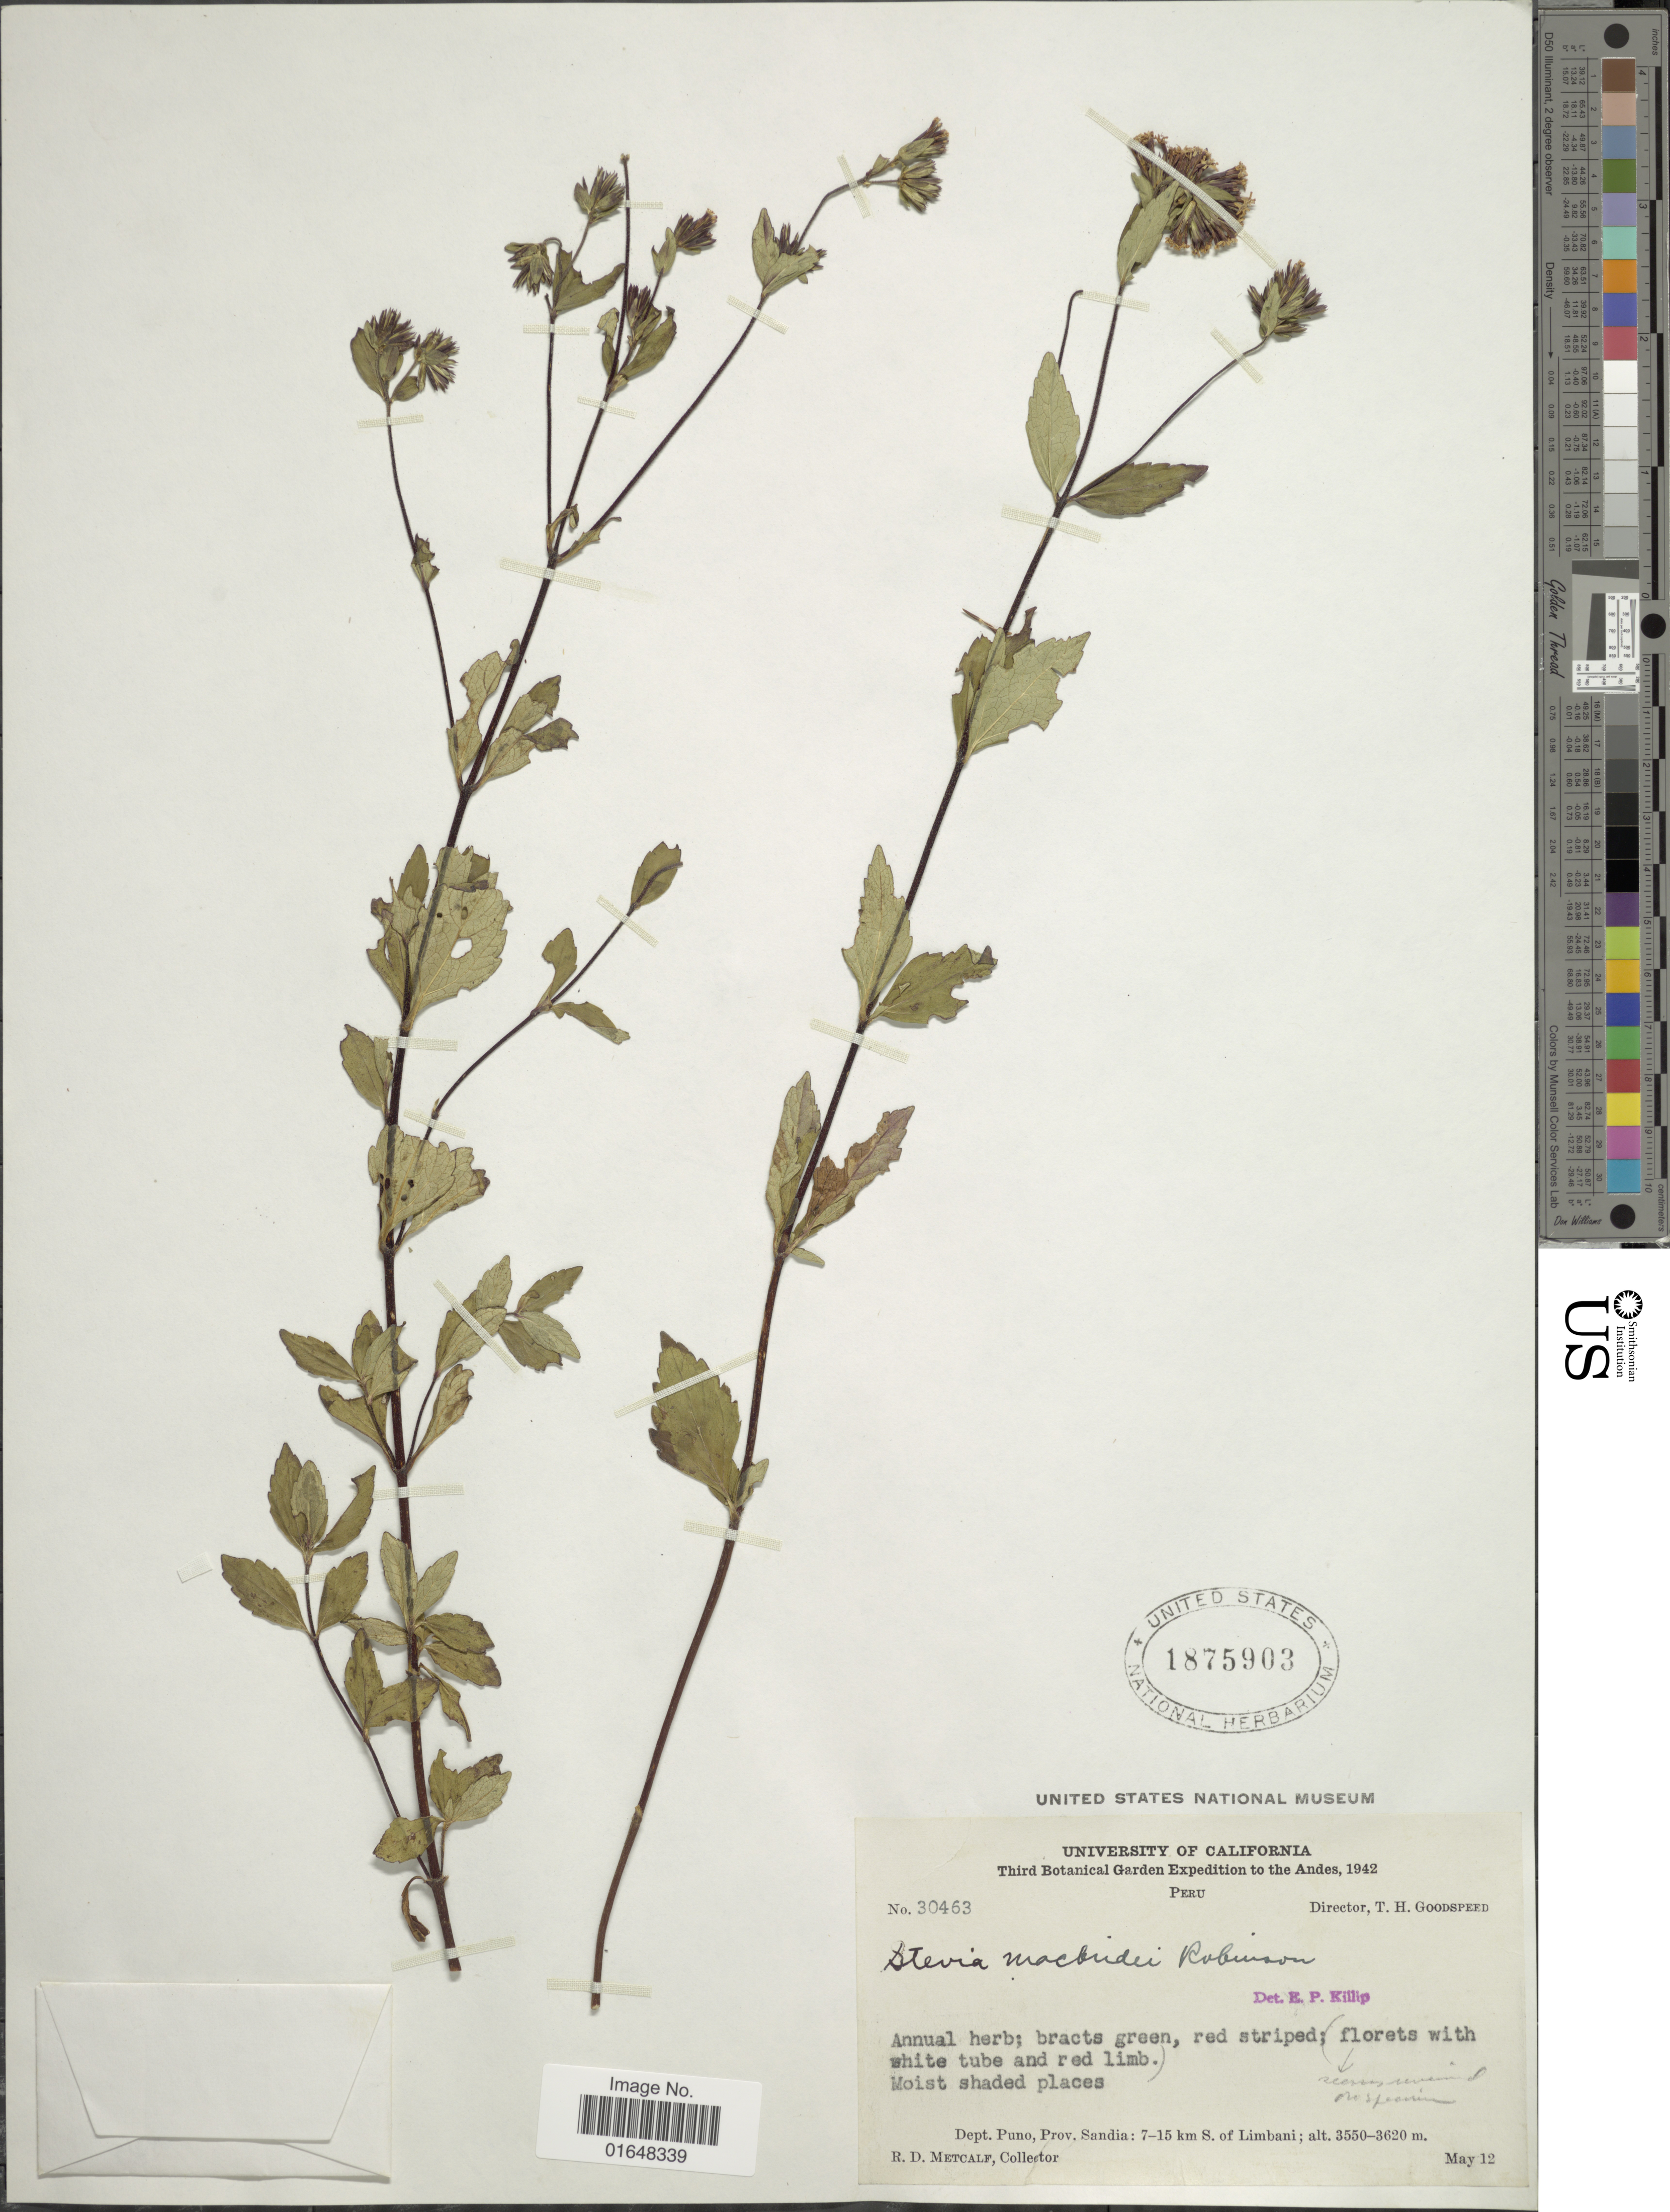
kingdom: Plantae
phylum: Tracheophyta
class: Magnoliopsida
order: Asterales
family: Asteraceae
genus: Stevia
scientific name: Stevia macbridei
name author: B.L. Rob.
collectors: R. D. Metcalf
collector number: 30463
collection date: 1942-05-12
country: Peru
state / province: Puno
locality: Dept. Puno, Prov. Sandia: 7-15 km S. of Limbani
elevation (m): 3550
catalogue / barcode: US 1875903